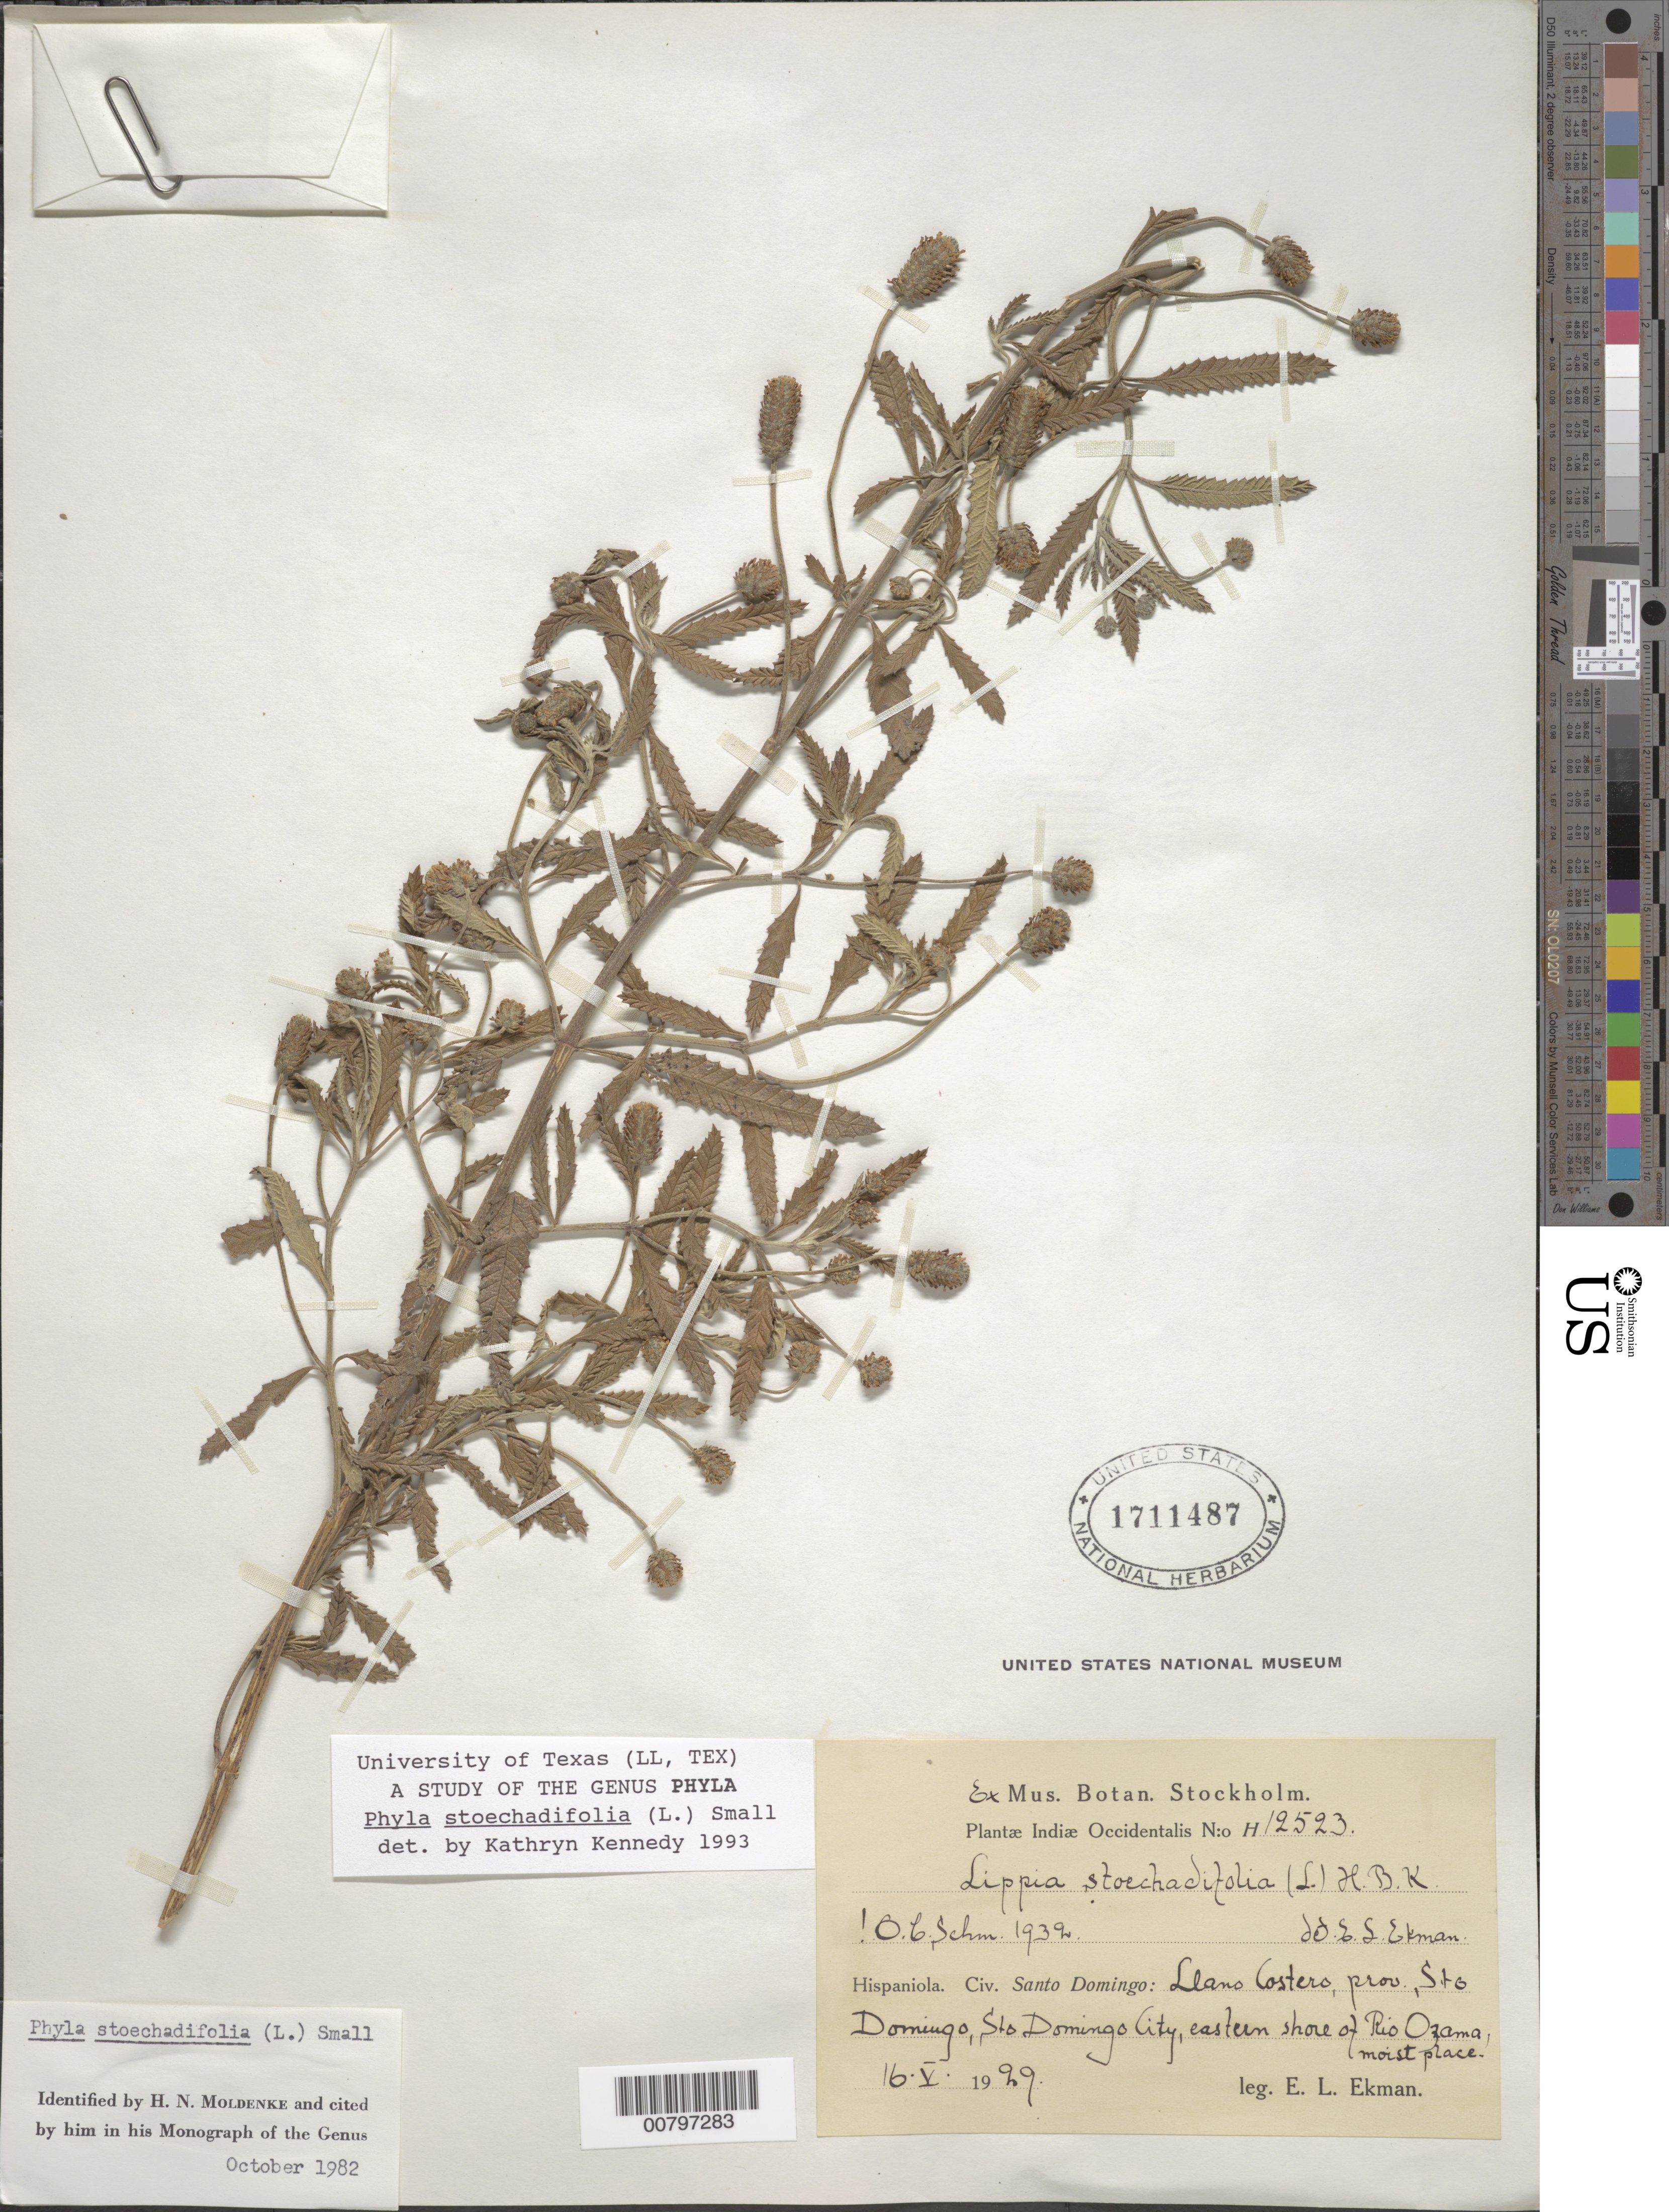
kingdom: Plantae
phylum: Tracheophyta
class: Magnoliopsida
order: Lamiales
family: Verbenaceae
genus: Phyla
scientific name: Phyla stoechadifolia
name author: (L.) Small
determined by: Kennedy, K.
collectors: E. L. Ekman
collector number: H 12523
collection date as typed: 16 May 1929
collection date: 1929-05-16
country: Dominican Republic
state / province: Distrito Nacional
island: Hispaniola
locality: Llano Costero, Santo Domingo, eastern shore of Rio Ozama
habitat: Moist place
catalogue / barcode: US 1711487